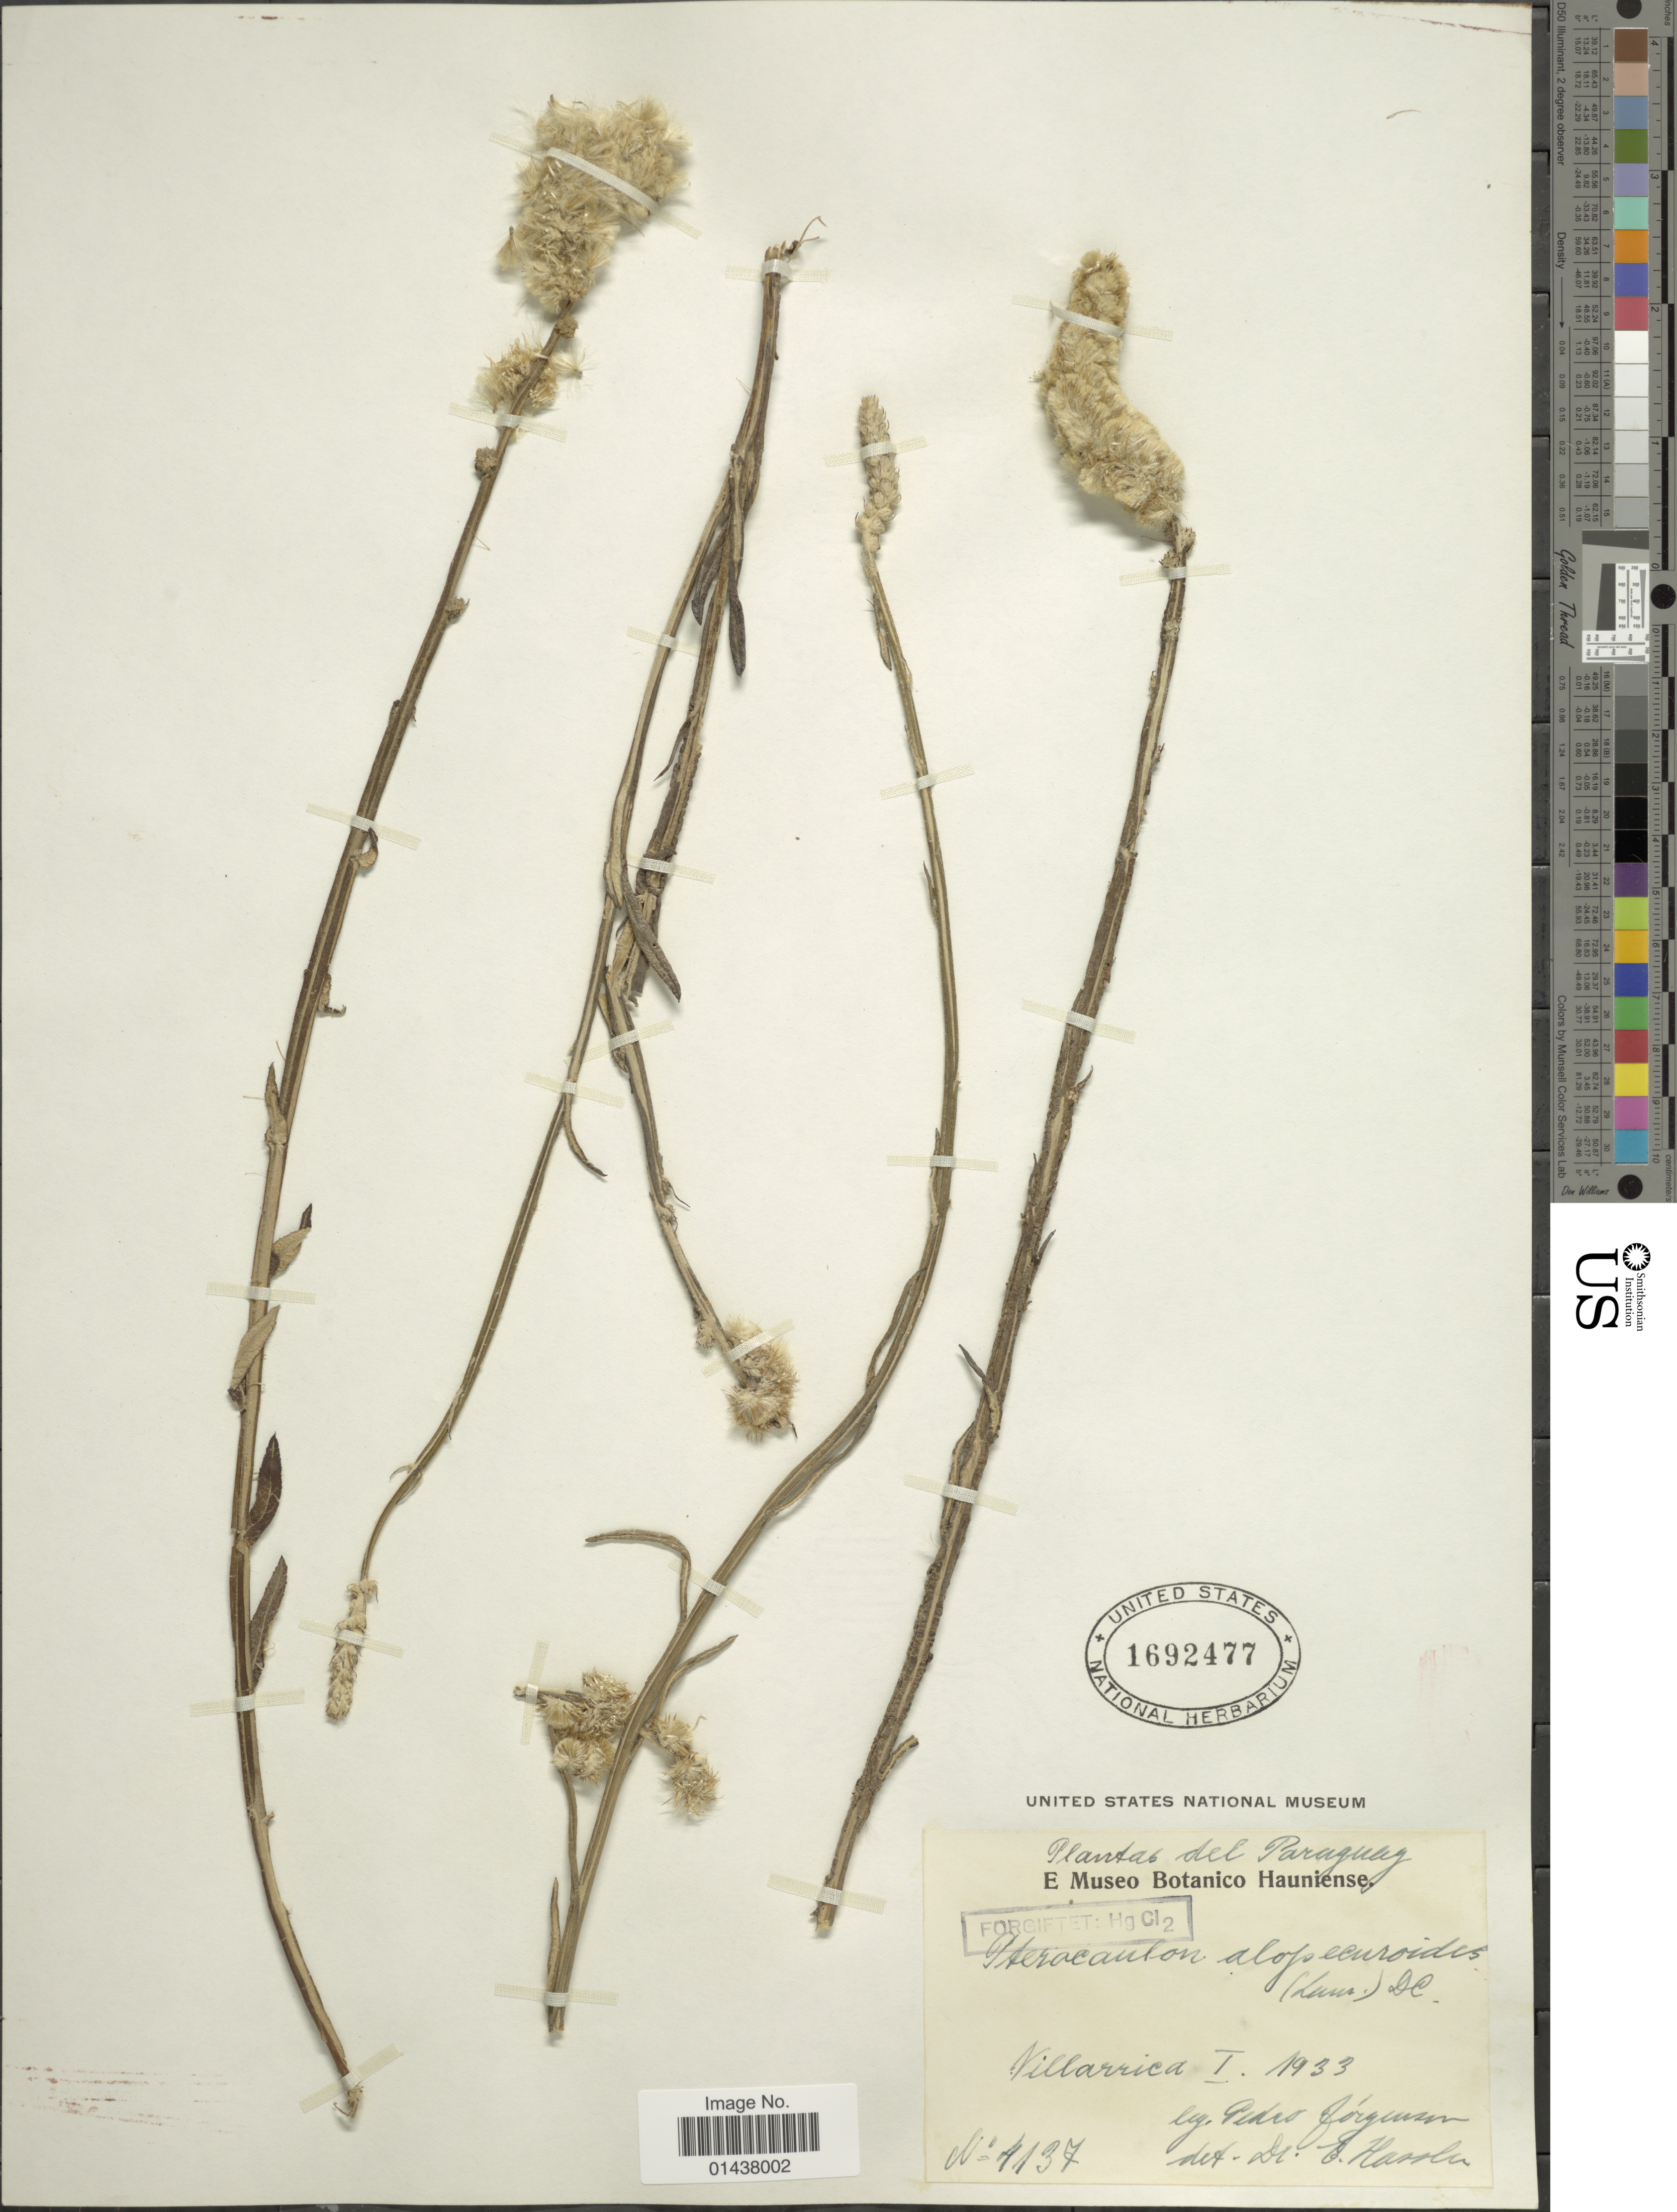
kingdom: Plantae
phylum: Tracheophyta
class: Magnoliopsida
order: Asterales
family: Asteraceae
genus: Pterocaulon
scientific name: Pterocaulon alopecuroides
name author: (Lam.) DC.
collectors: P. Jörgensen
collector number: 4137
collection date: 1933-01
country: Paraguay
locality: Villarrica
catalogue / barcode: US 1692477